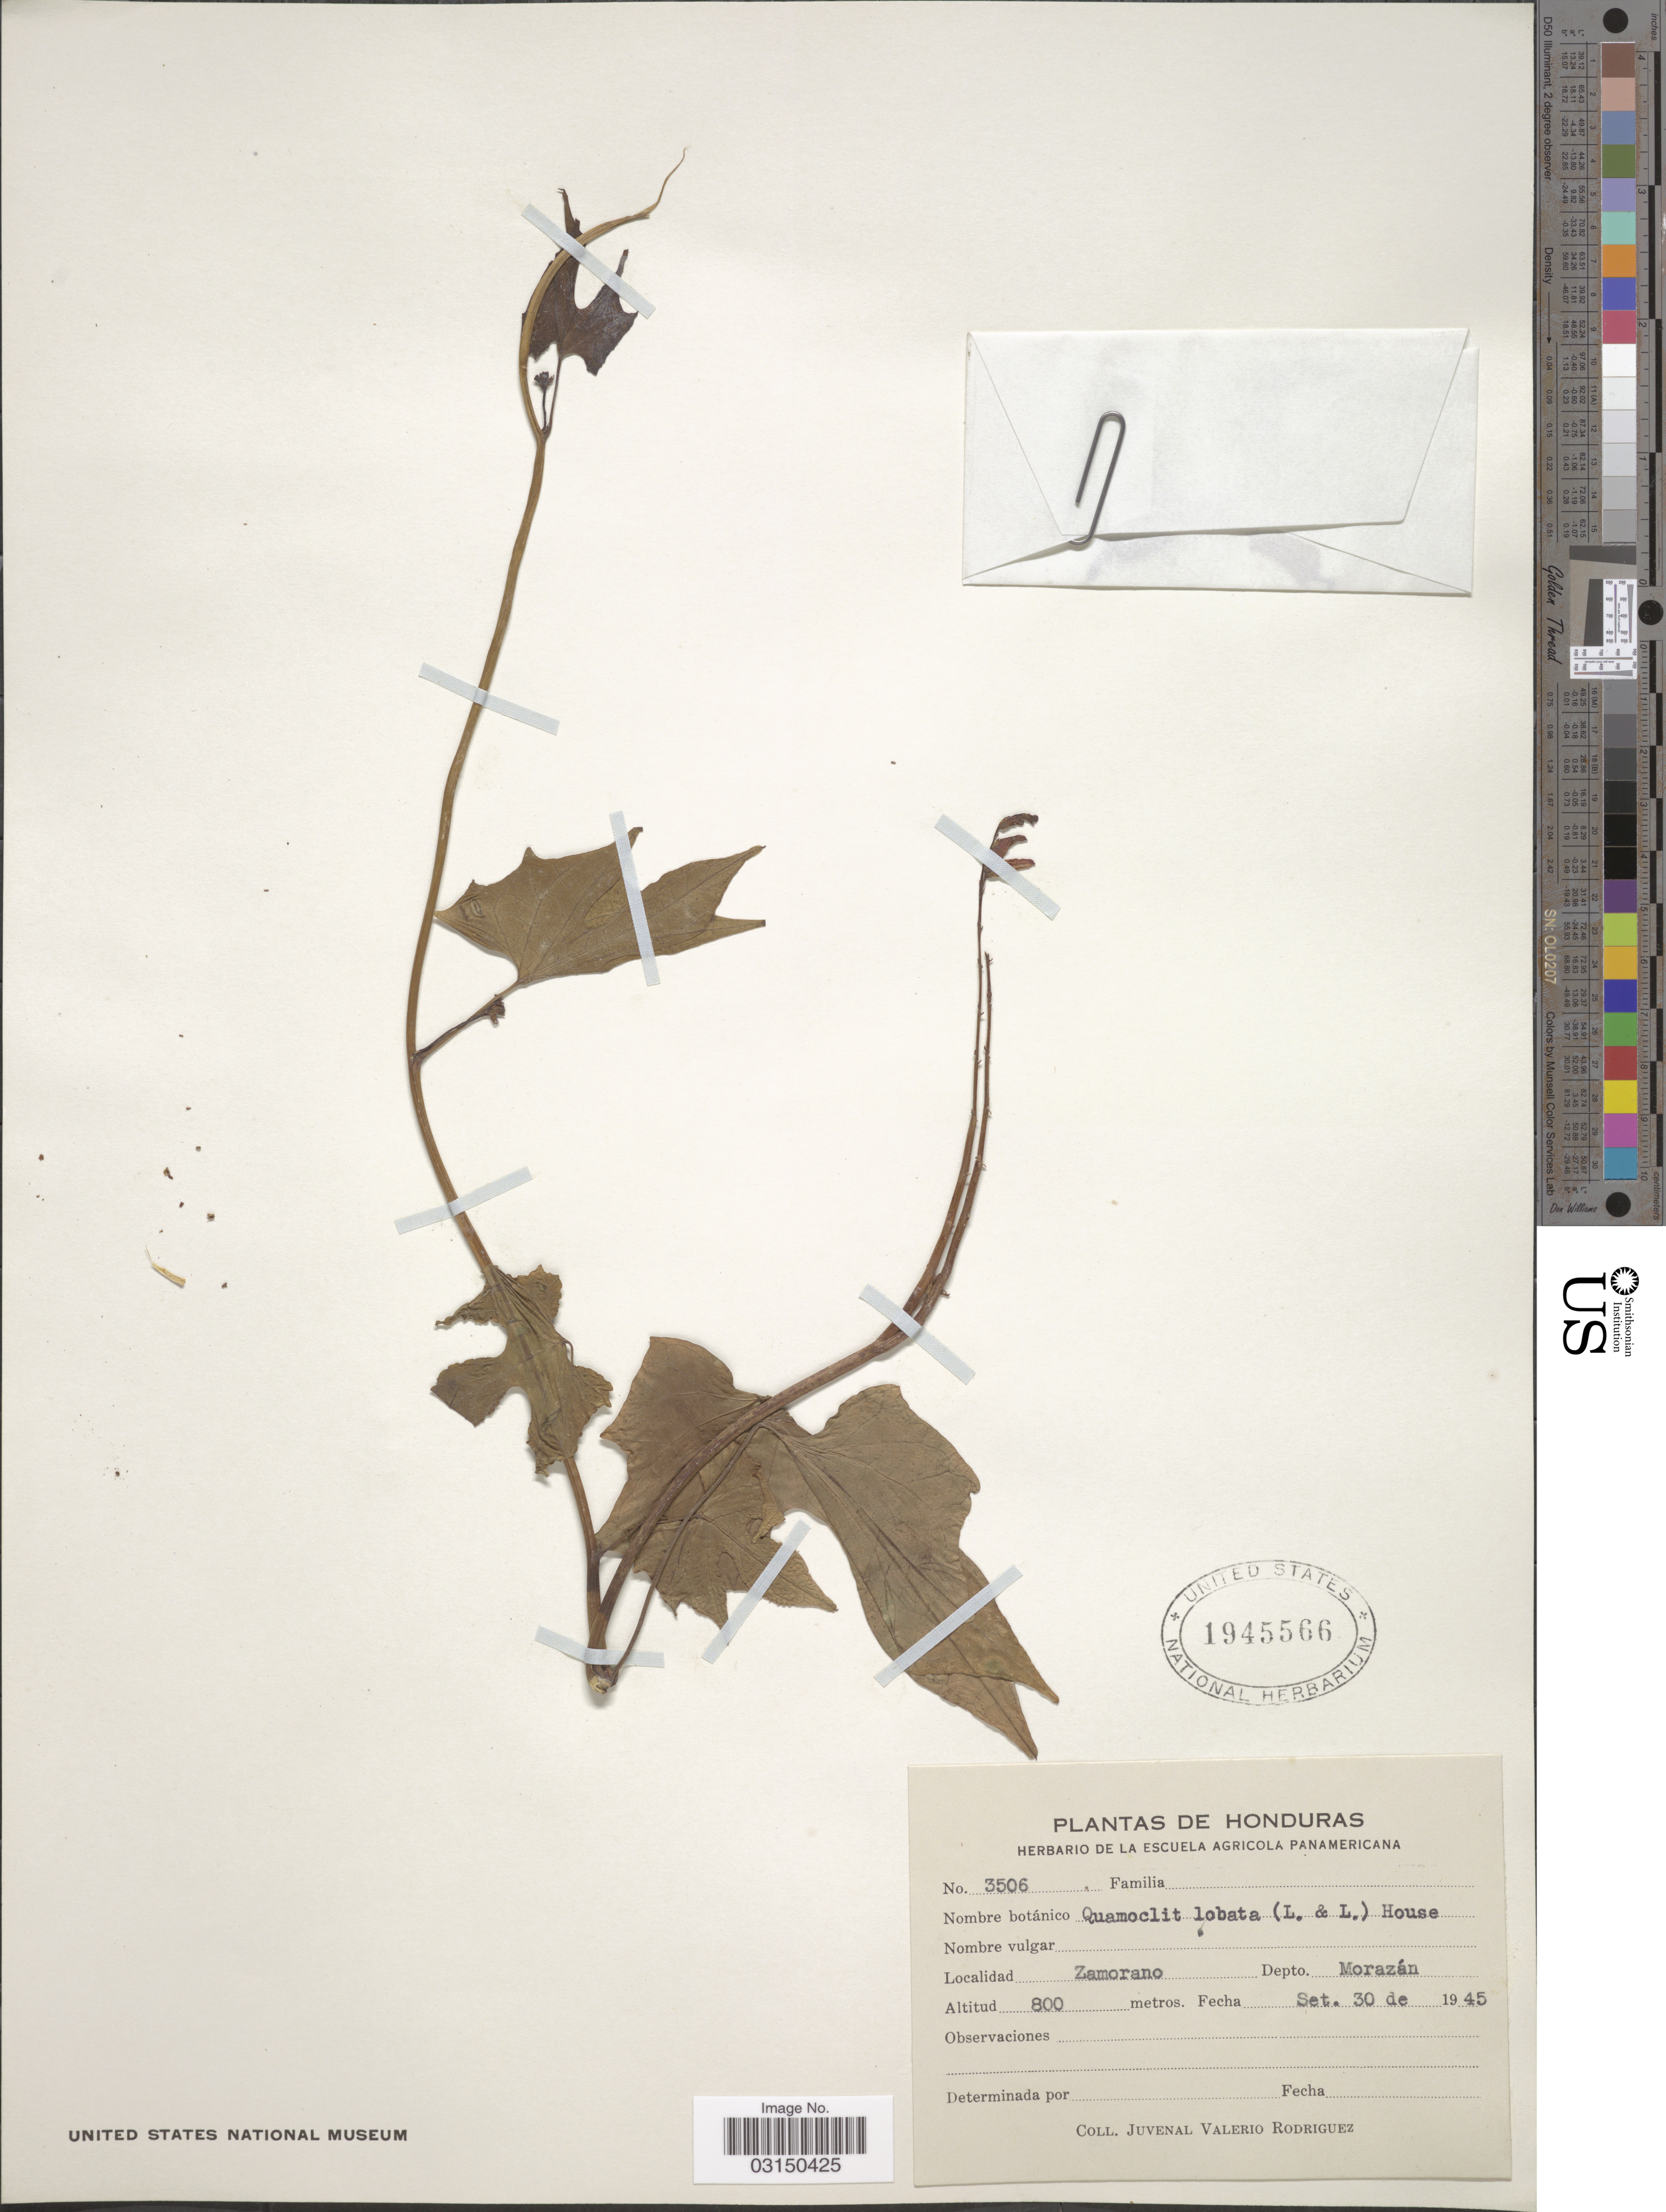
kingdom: Plantae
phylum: Tracheophyta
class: Magnoliopsida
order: Solanales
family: Convolvulaceae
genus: Ipomoea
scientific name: Ipomoea lobata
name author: (Cerv.) Thell.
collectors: J. Rodriguez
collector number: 3506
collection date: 1945-09-30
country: Honduras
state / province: Fco. Morazán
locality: Zamorano. Depto. Morazán.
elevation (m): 800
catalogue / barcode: US 1945566